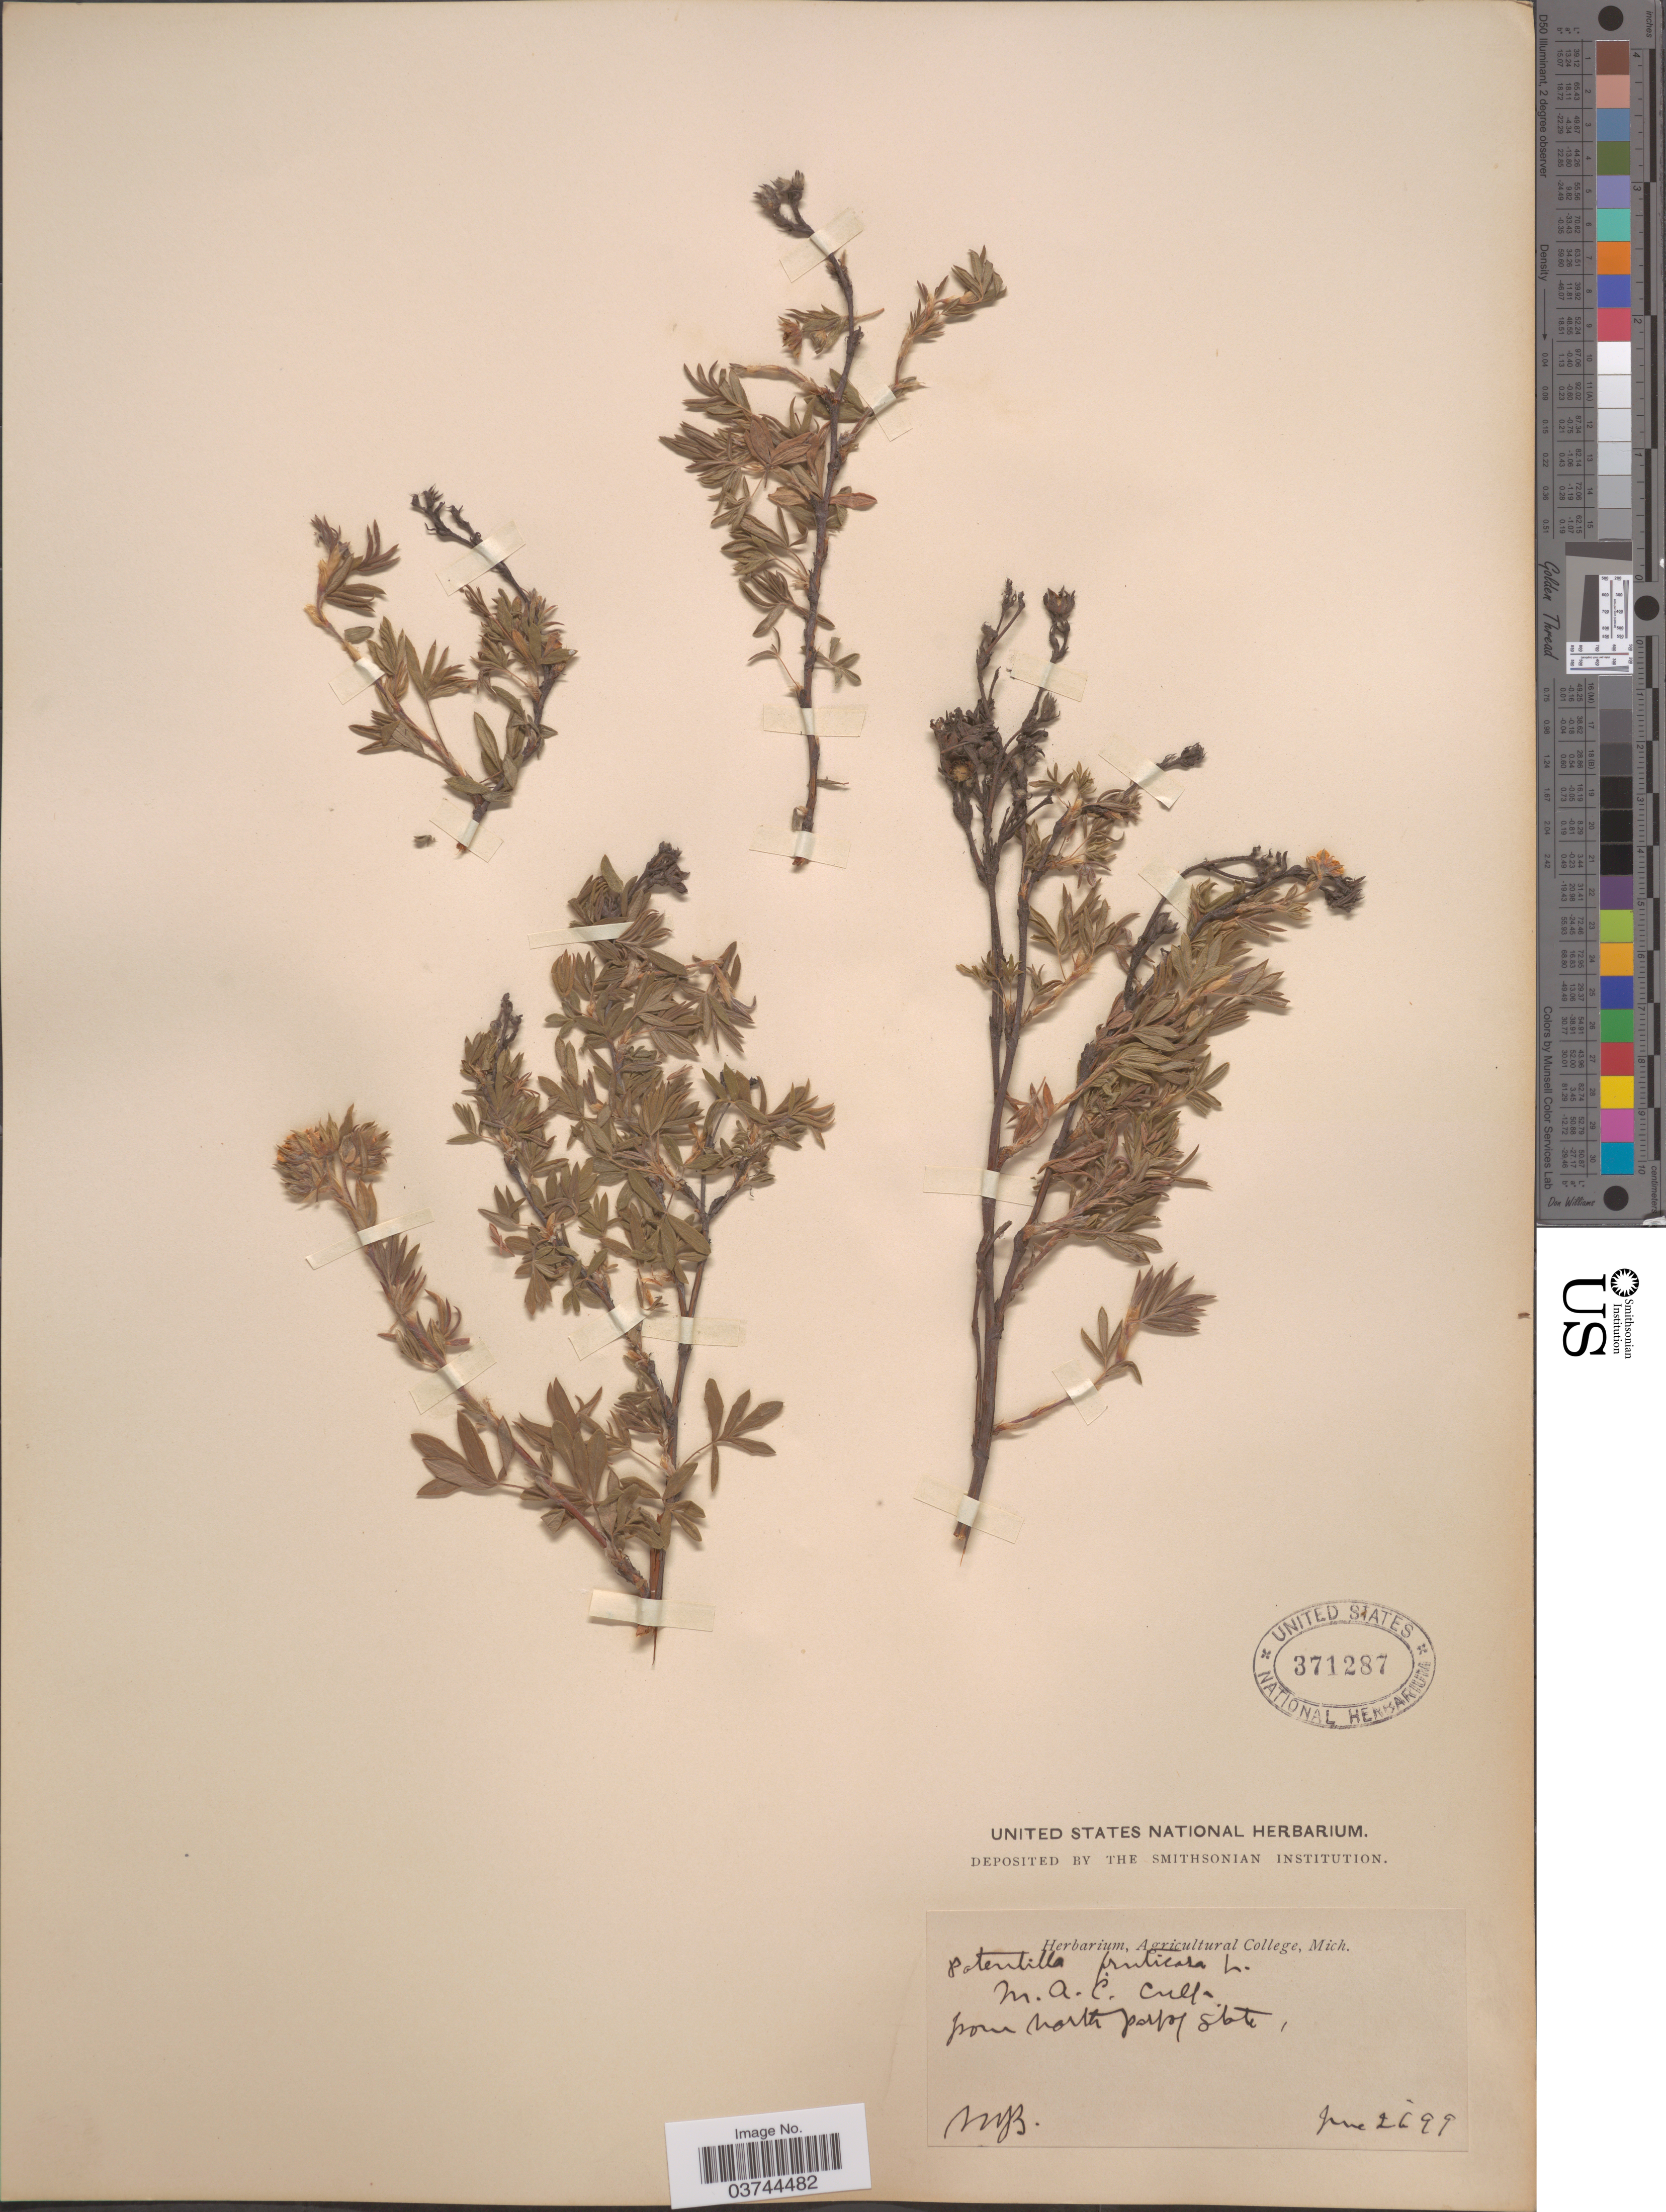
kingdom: Plantae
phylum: Tracheophyta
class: Magnoliopsida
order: Rosales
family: Rosaceae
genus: Dasiphora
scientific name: Dasiphora fruticosa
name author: (L.) Rydb.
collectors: M. J. B.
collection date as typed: Transcribed d/m/y: 26/6/99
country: United States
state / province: Michigan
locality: North part of State.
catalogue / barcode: US 371287